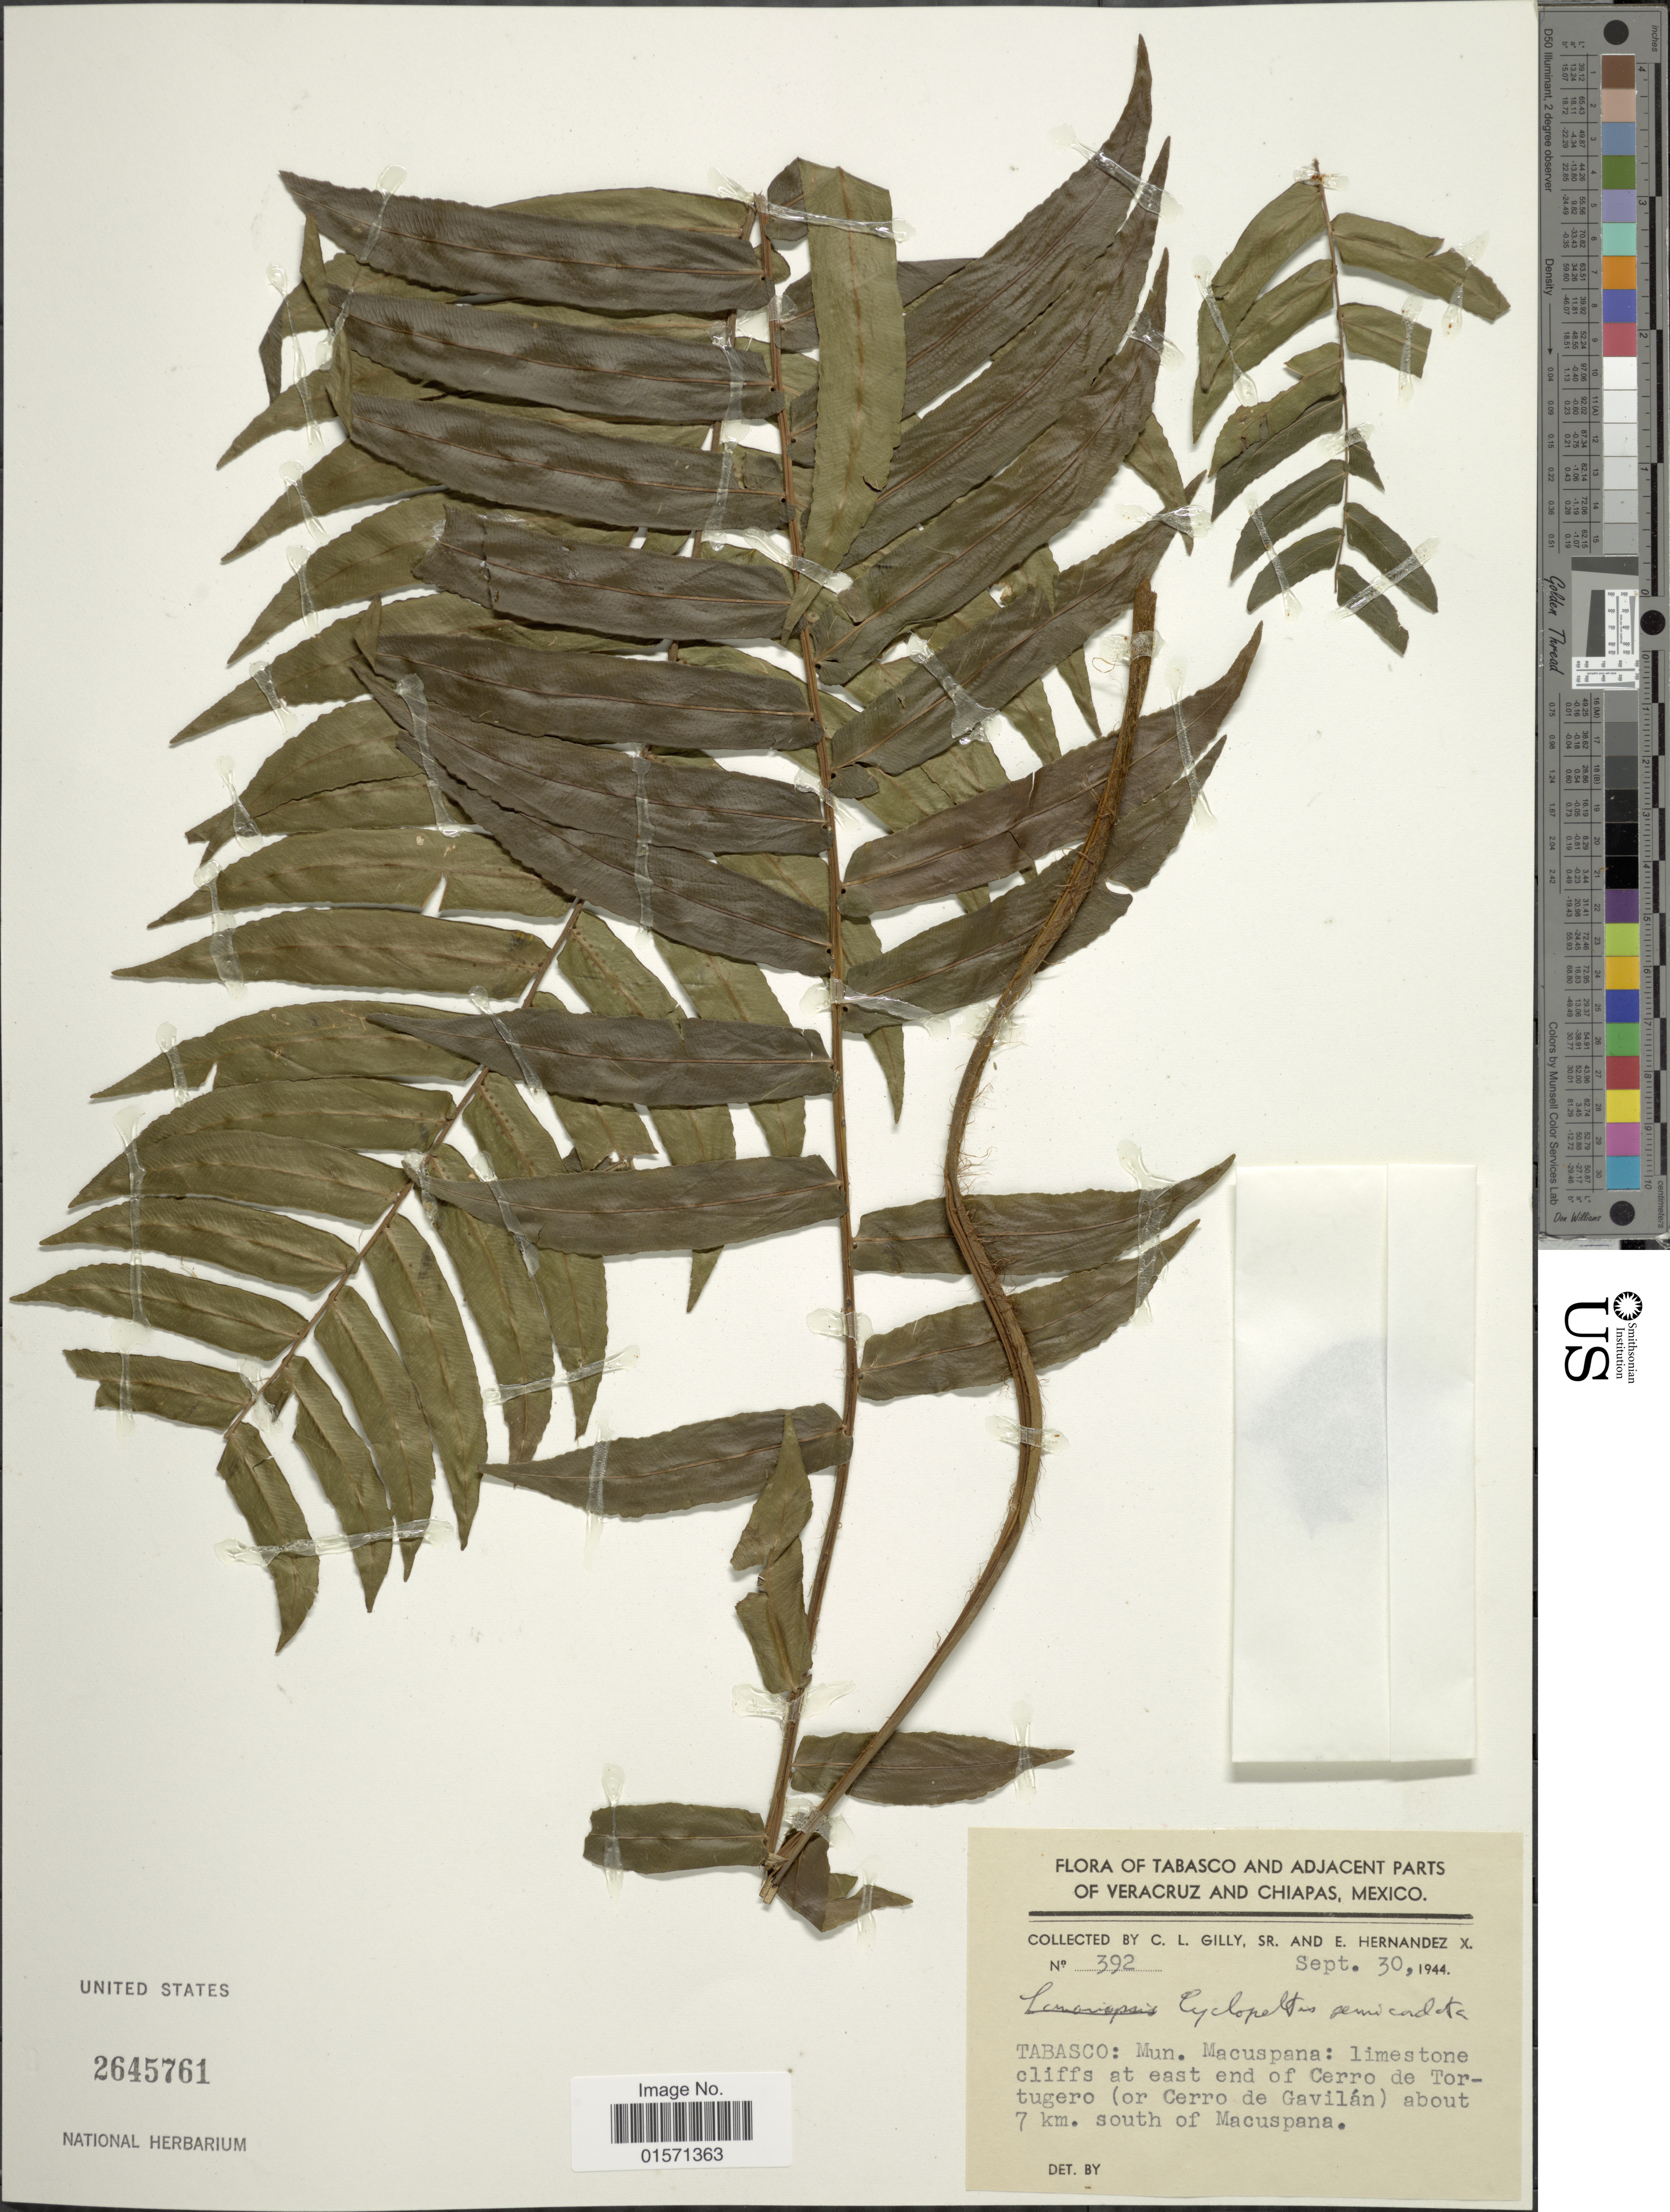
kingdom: Plantae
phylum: Tracheophyta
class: Polypodiopsida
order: Polypodiales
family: Lomariopsidaceae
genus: Cyclopeltis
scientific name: Cyclopeltis semicordata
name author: (Sw.) J. Sm.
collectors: C. Gilly & E. Hernández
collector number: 392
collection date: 1944-09-30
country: Mexico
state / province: Tabasco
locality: Tabasco: Mun. macuspana: limestone cliffs at east end of cerro de Tortugero (or Cerro de Gavkilan) about 7 km. south of Macuspana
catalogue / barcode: US 2645761